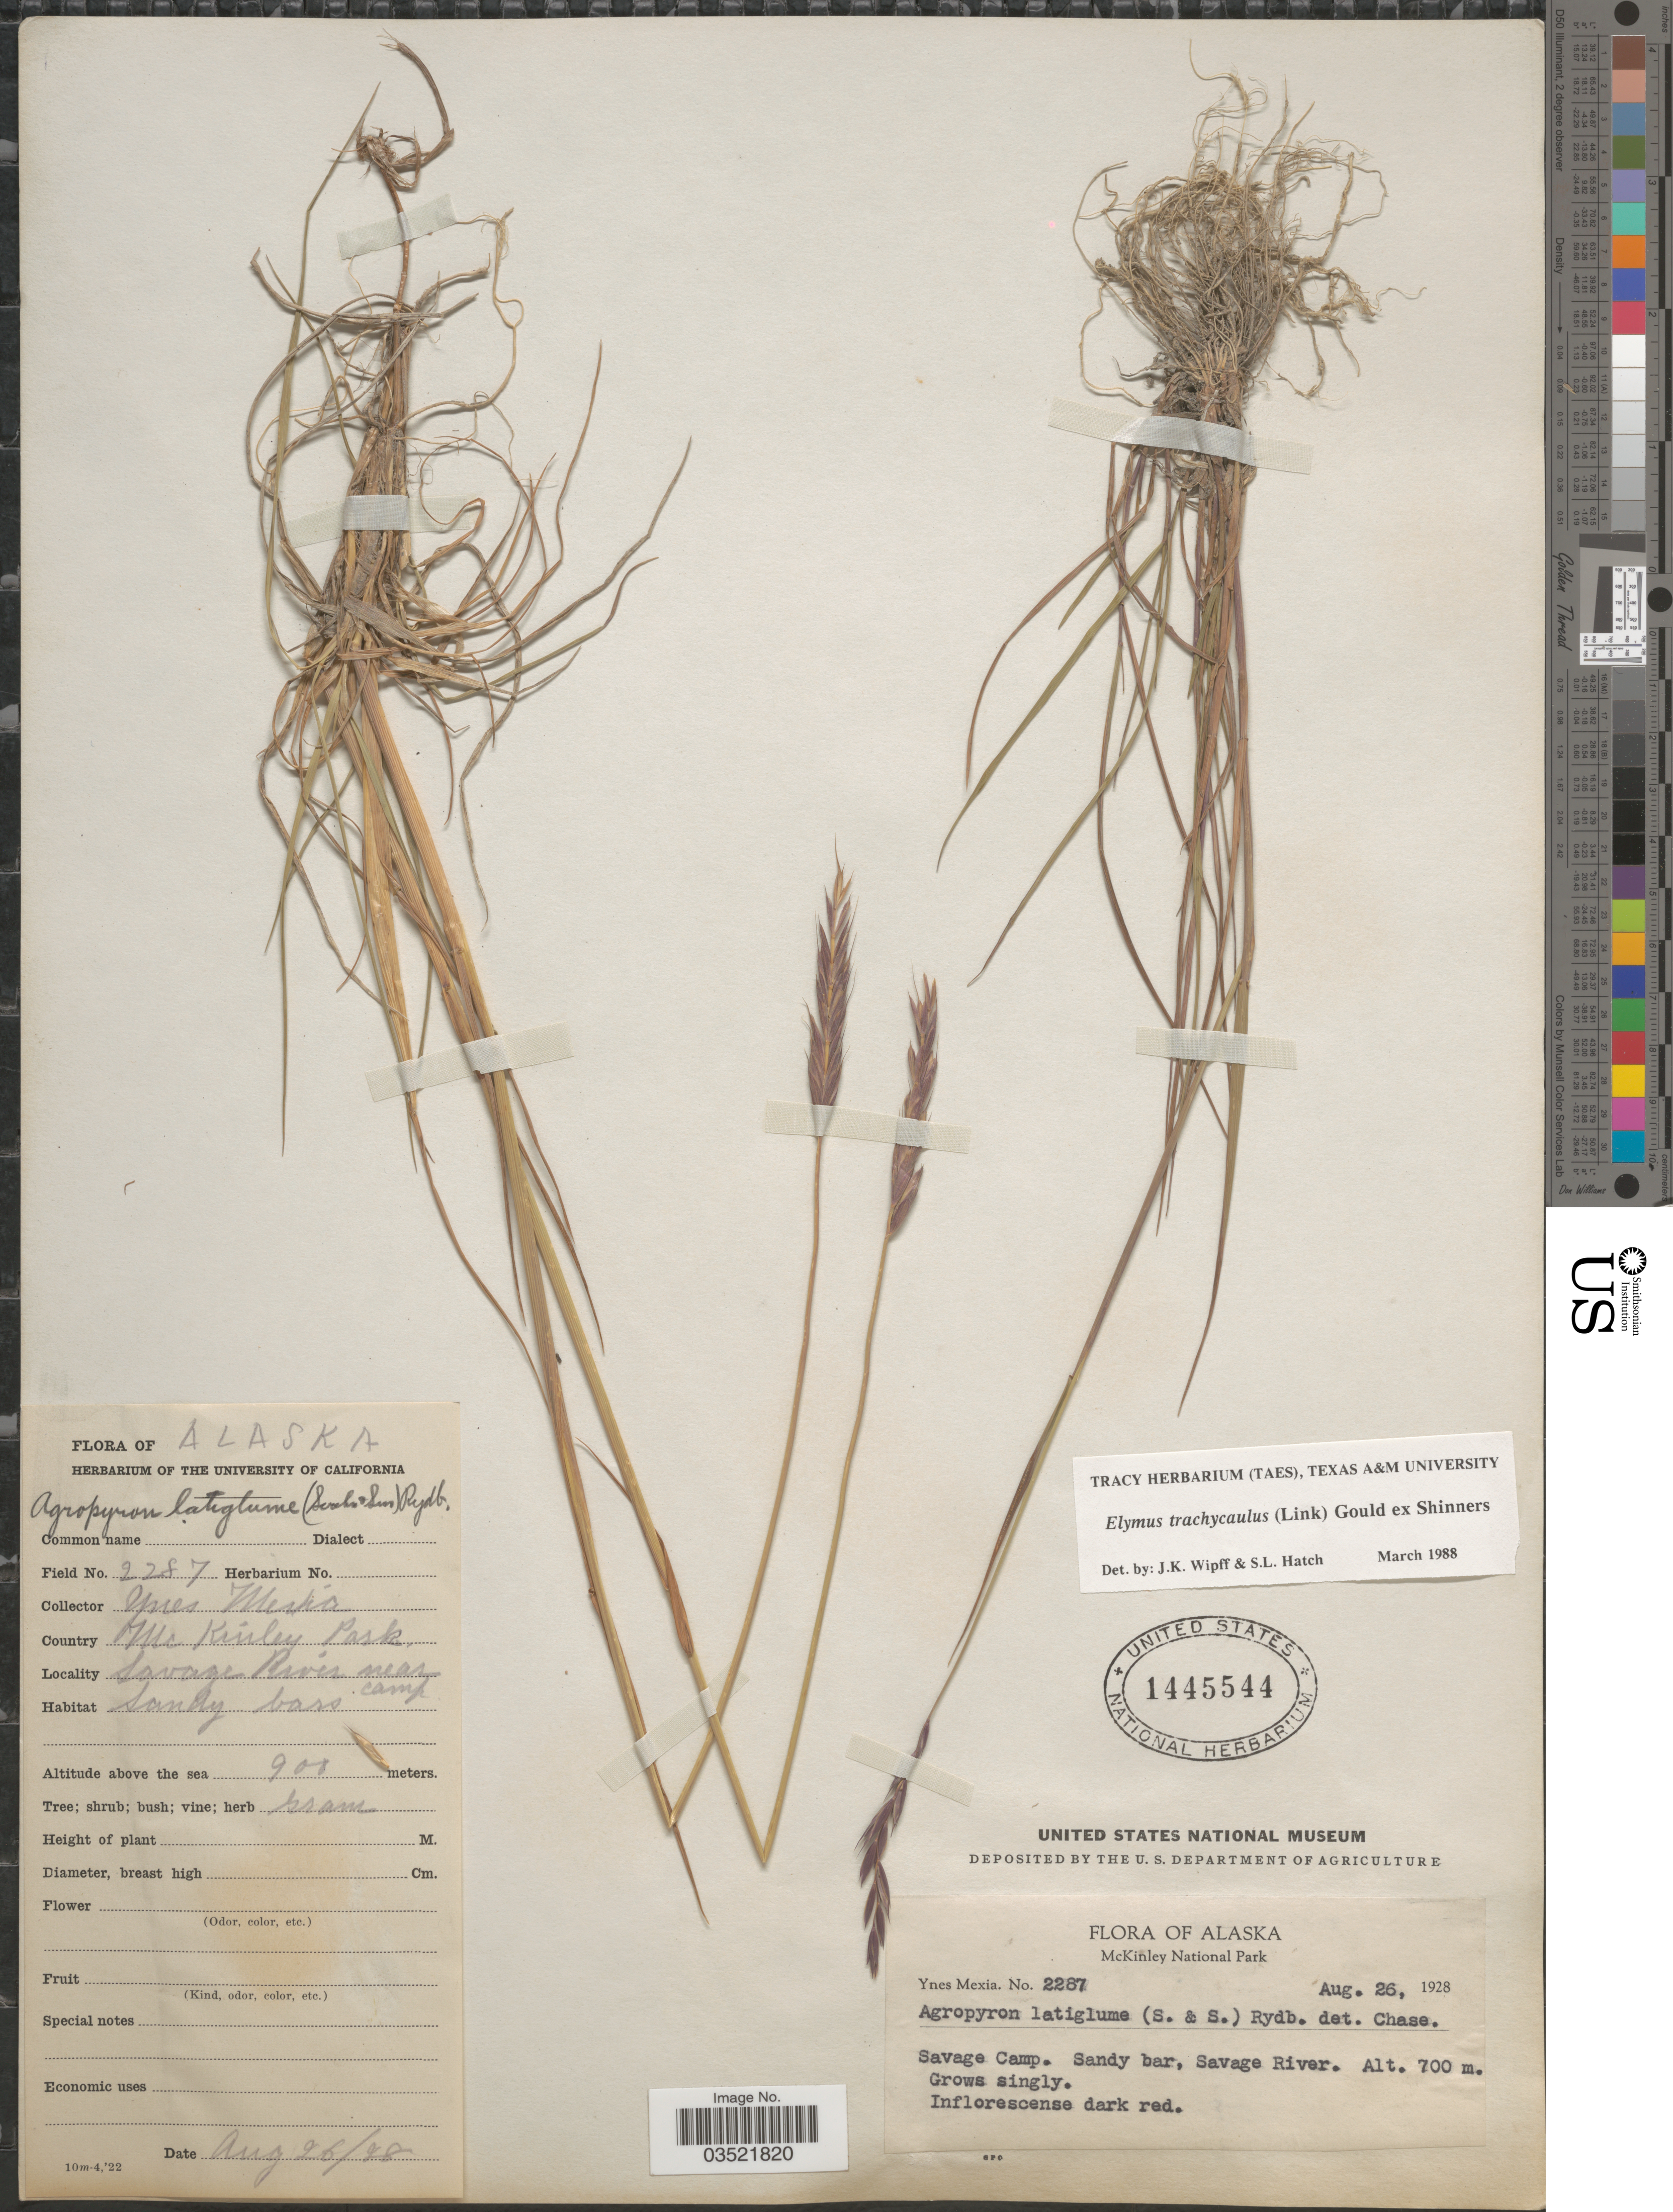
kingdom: Plantae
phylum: Tracheophyta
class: Liliopsida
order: Poales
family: Poaceae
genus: Elymus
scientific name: Elymus trachycaulus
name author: (Link) Gould ex Shinners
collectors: Y. Mexia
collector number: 2287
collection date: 1928-08-26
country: United States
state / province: Alaska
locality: McKinley National Park. Savage Camp. Sandy bar, Savage River.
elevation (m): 700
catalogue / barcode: US 1445544